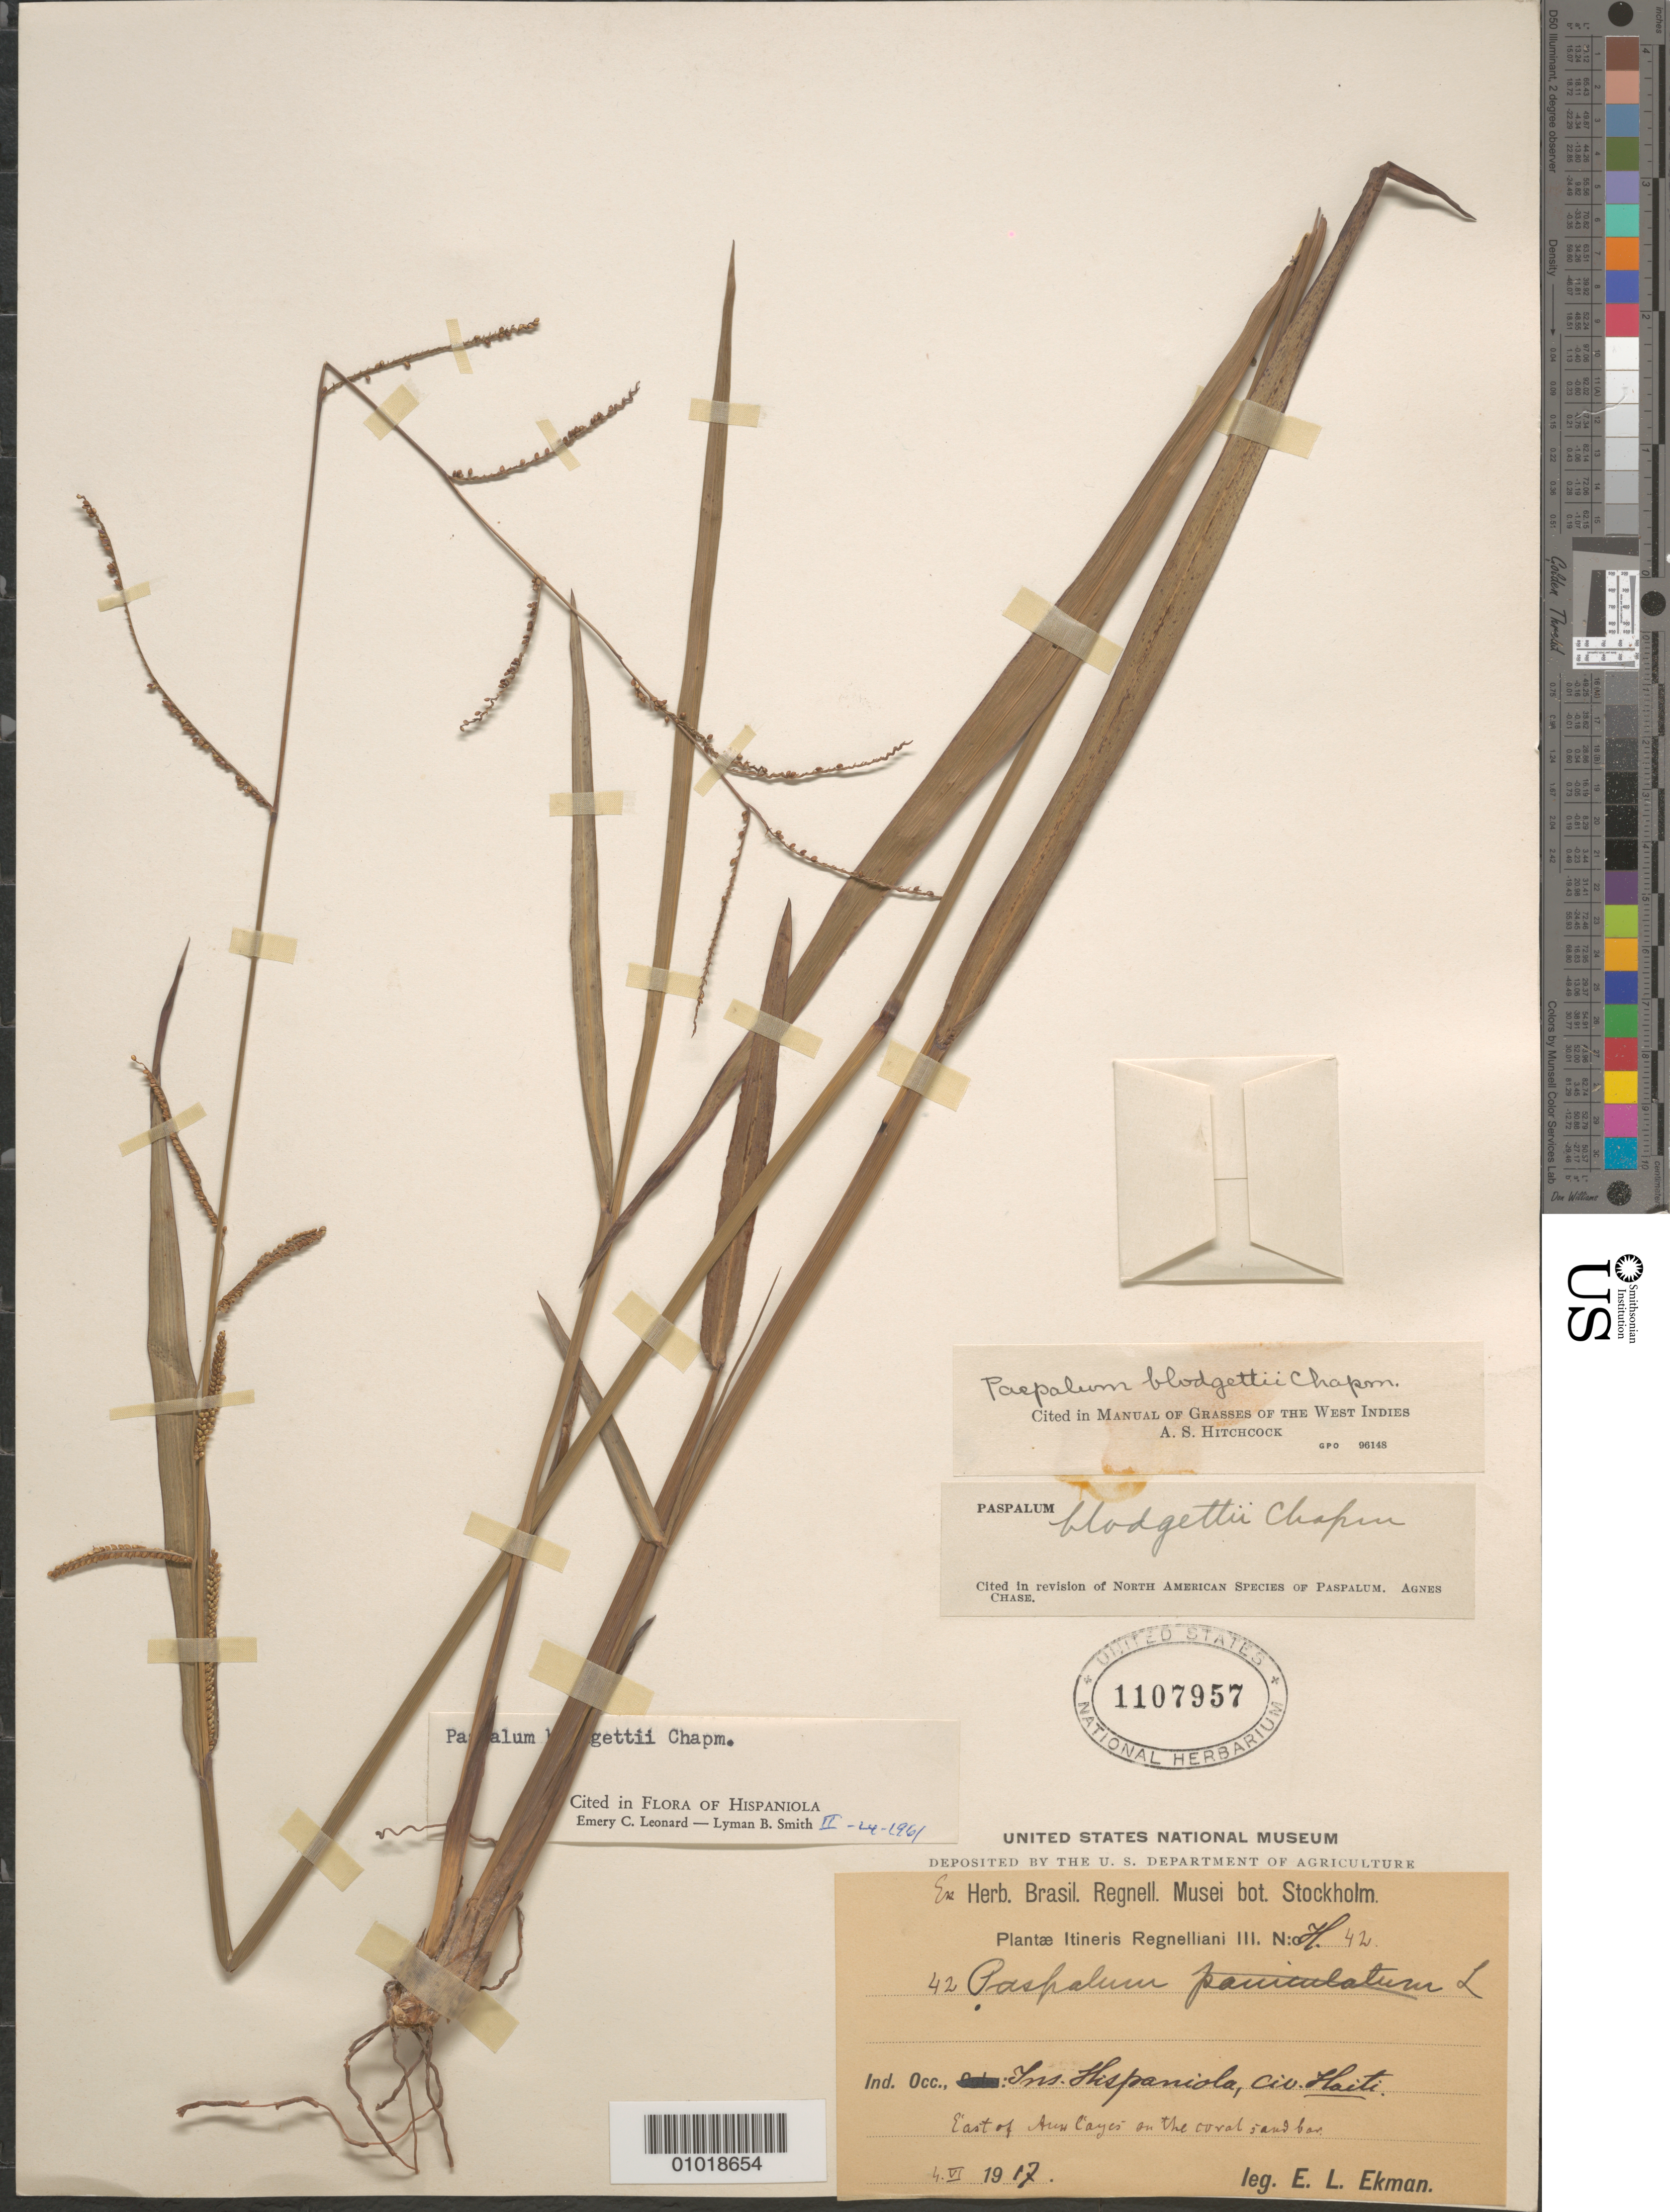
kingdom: Plantae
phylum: Tracheophyta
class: Liliopsida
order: Poales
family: Poaceae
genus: Paspalum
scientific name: Paspalum blodgettii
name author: Chapm.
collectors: E. L. Ekman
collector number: H 42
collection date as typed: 04 Jun 1917 or 06 Apr 1917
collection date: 1917-04-06 or 1917-06-04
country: Haiti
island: Hispaniola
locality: E of Cayes on the coral sand bar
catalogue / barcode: US 1107957